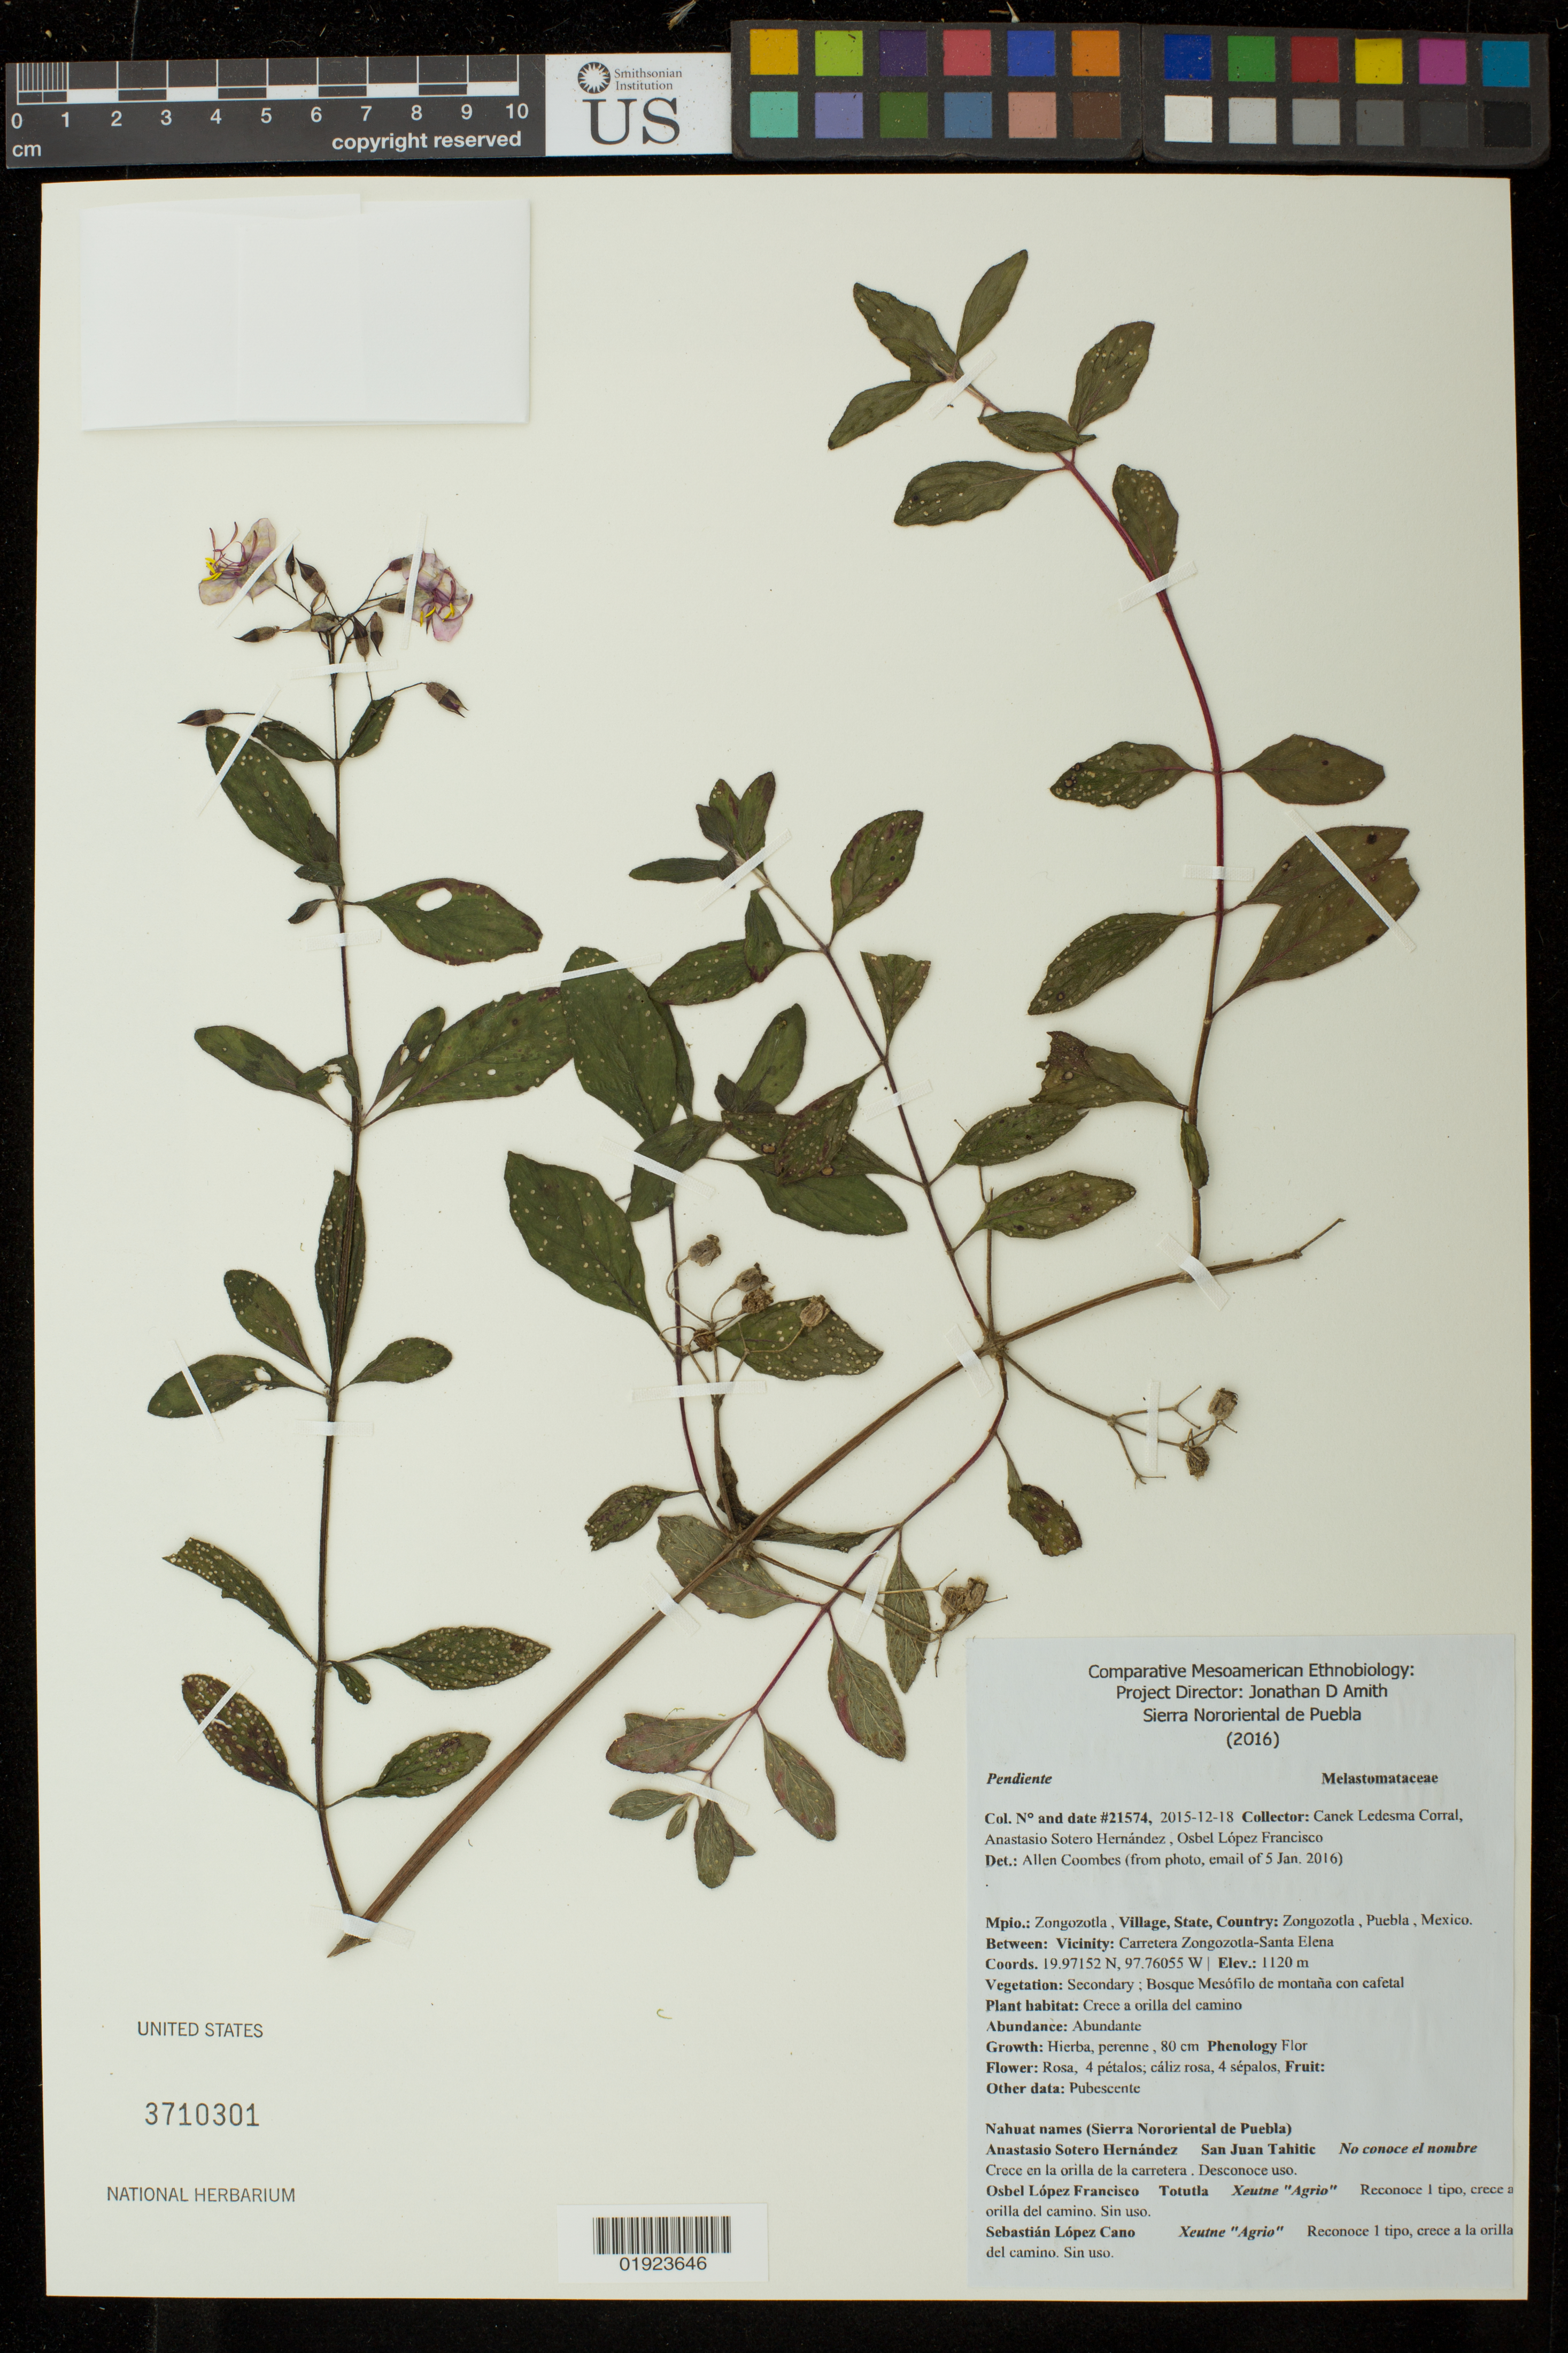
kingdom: Plantae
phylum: Tracheophyta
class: Magnoliopsida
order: Myrtales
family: Melastomataceae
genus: Heterocentron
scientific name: Heterocentron axillare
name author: Naudin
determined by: Almeda, F.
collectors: Canek Ledesma C., A. Sotero H. & O. Francisco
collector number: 21574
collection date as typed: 2015-12-18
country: Mexico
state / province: Puebla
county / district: Zongozotla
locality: Zongozotla, Puebla, Mexico, Carretera Zongozotla-Santa Elena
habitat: Secondary; bosque Mesofilo de montana con cafetal, crece a orilla del camino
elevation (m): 1120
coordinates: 19.97152N, 97.76055W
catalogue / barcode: US 3710301